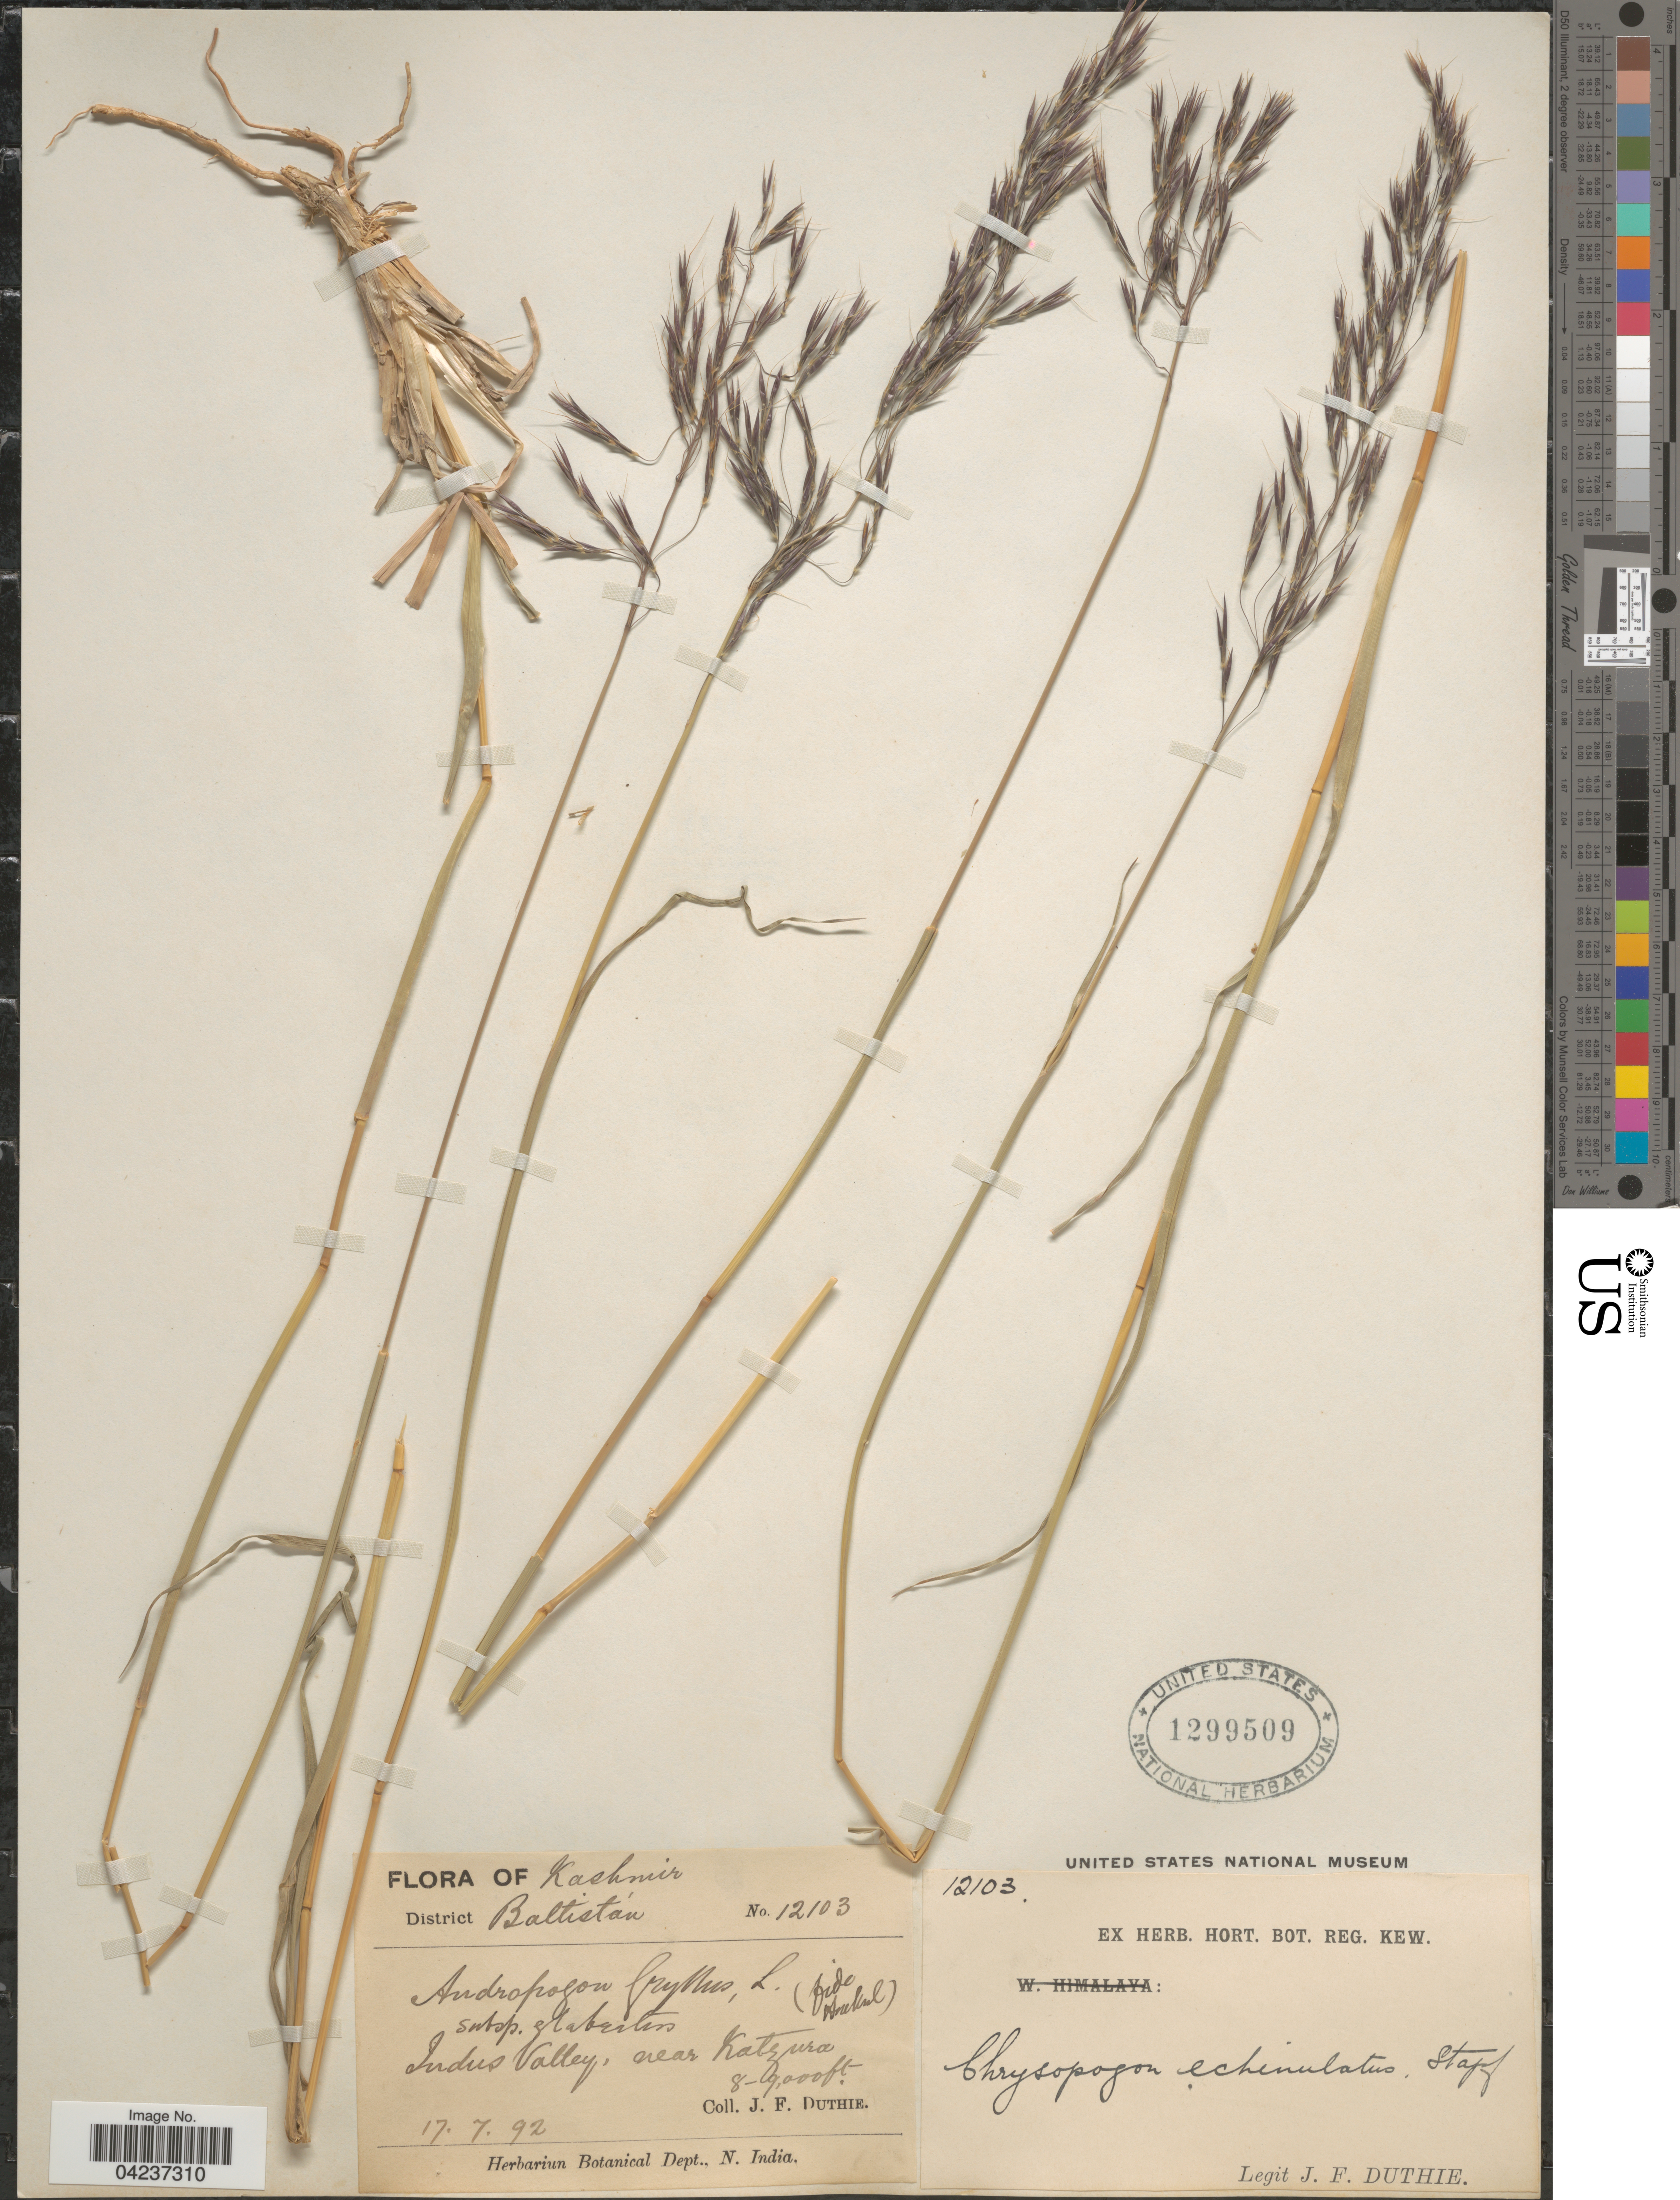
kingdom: Plantae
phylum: Tracheophyta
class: Liliopsida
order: Poales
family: Poaceae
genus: Chrysopogon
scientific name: Chrysopogon hackelii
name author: (Hook. f.) C.E.C. Fisch.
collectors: J. F. Duthie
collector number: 12103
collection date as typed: Transcribed d/m/y: 17/7/92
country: India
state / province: Jammu and Kashmir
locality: Kashmir. District Baltistan. Indus Valley, near Katzura.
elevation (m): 2438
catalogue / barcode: US 1299509